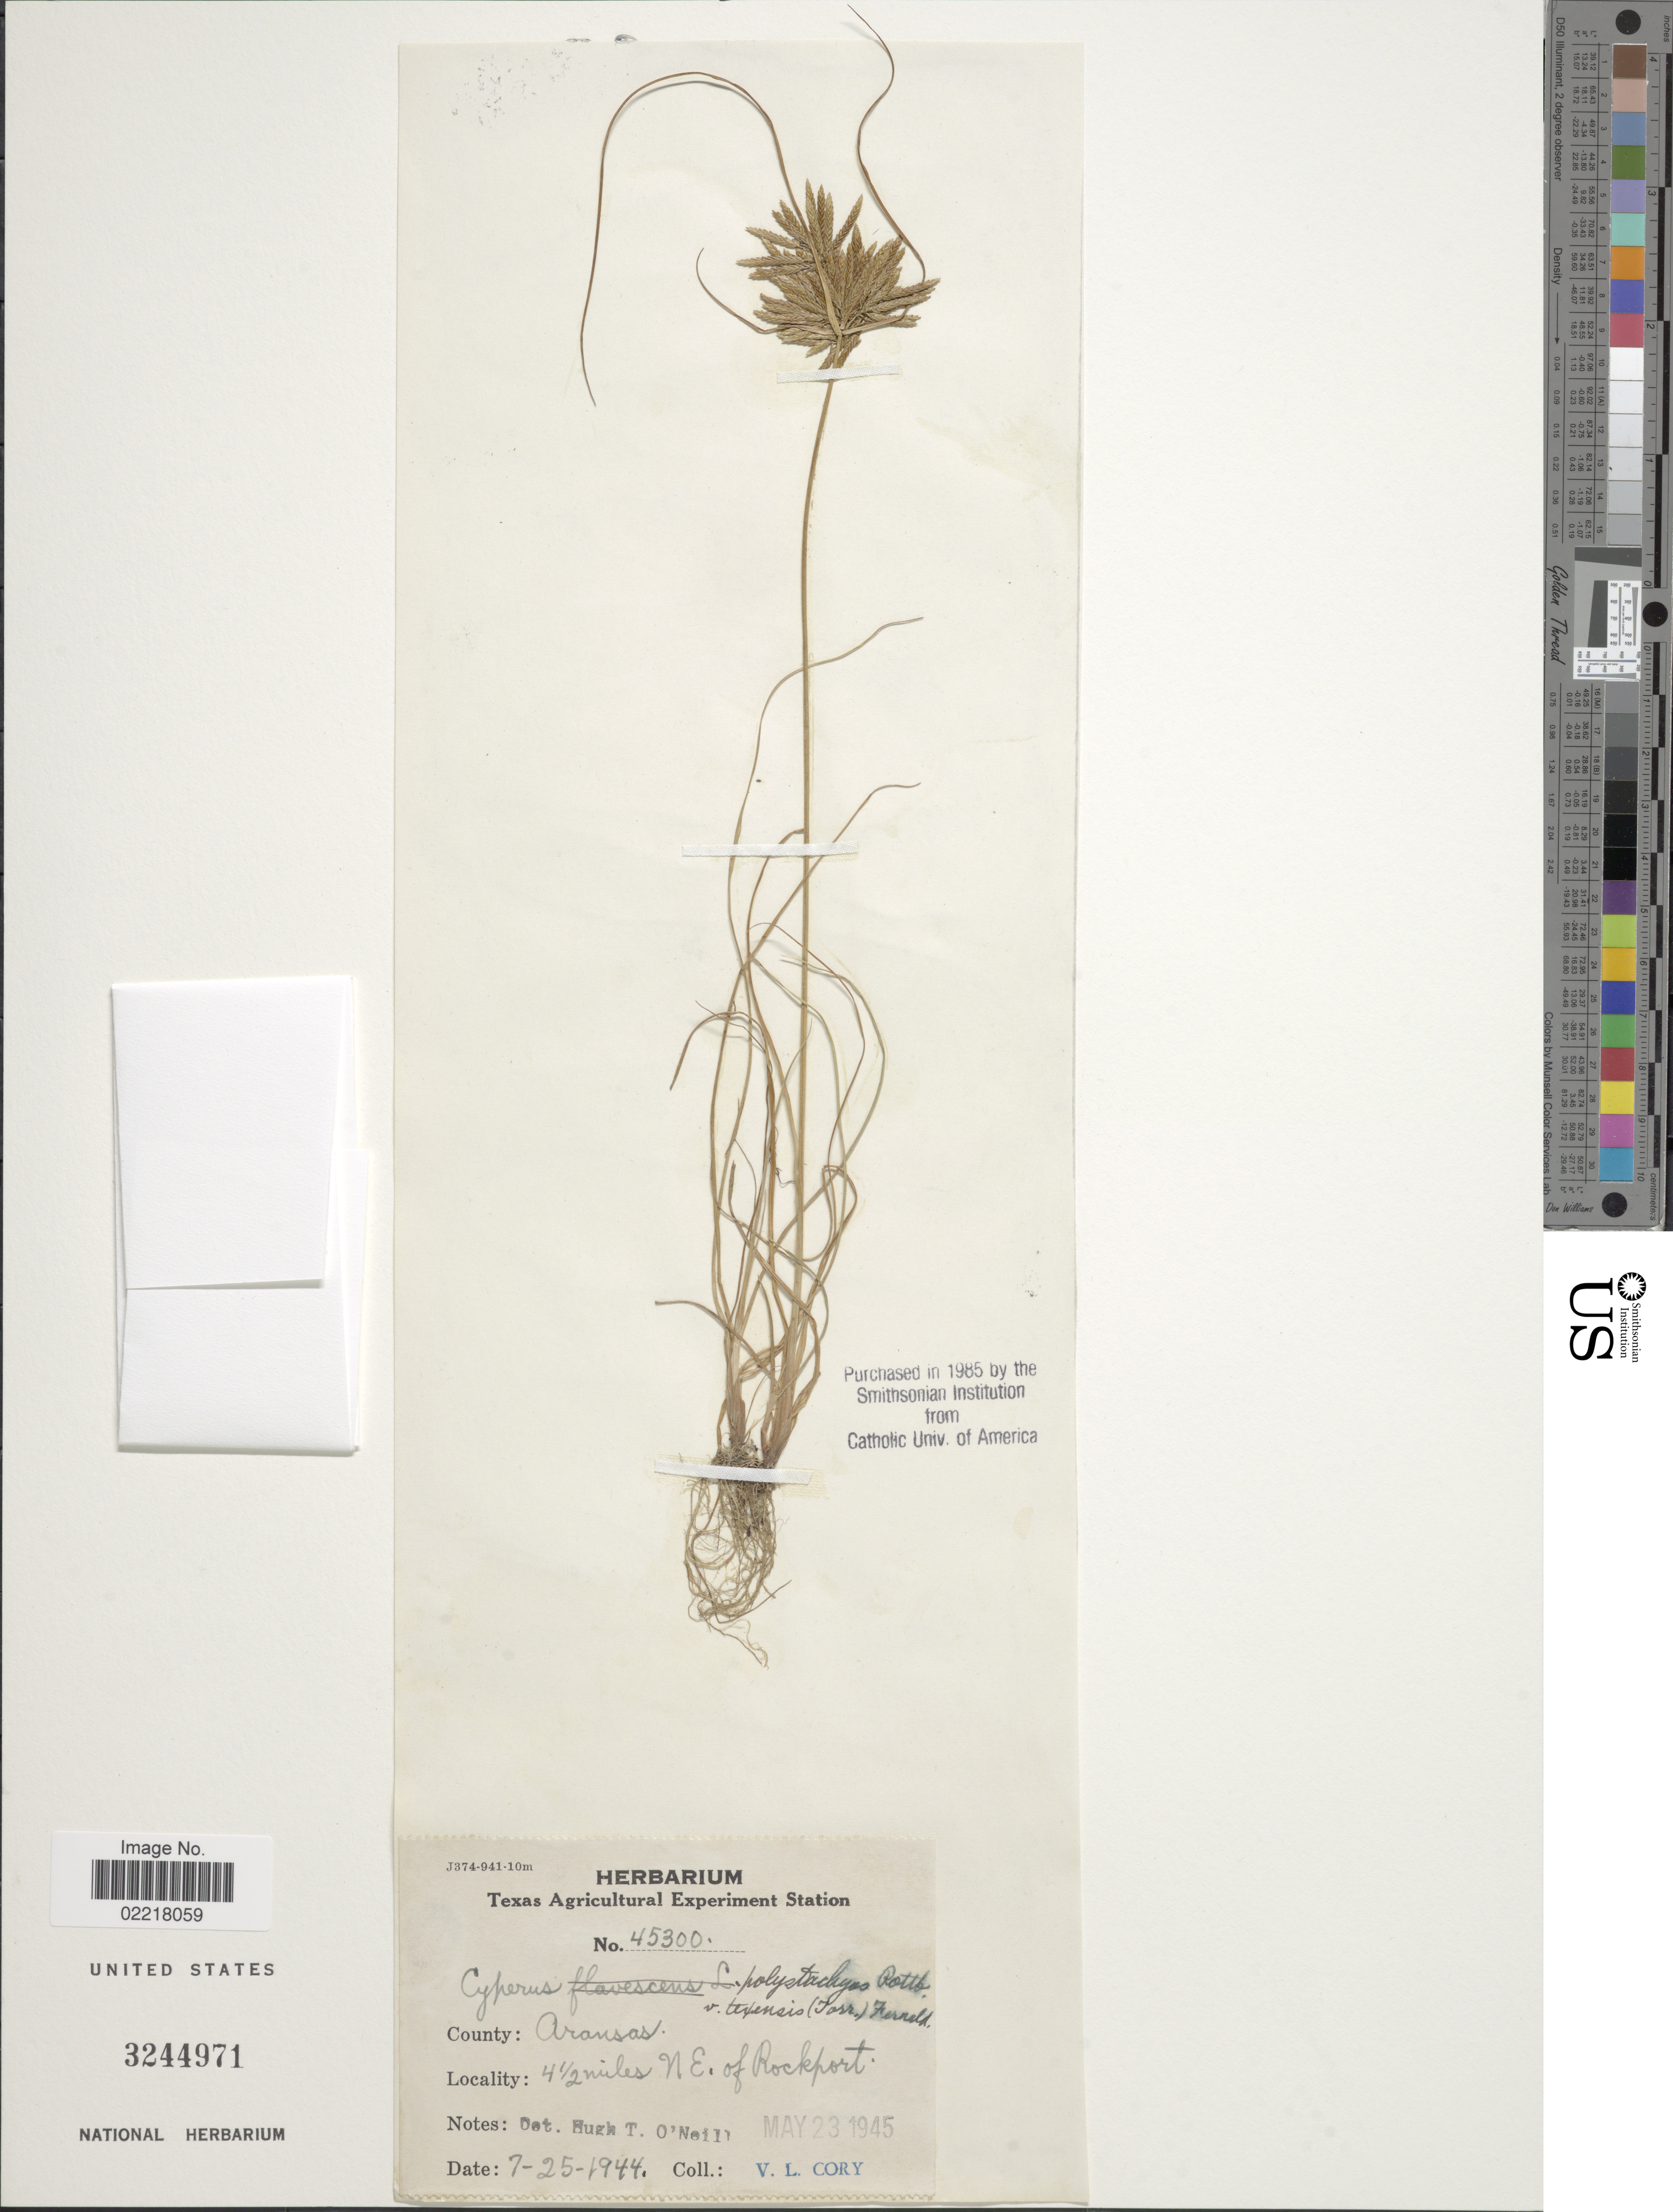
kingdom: Plantae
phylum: Tracheophyta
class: Liliopsida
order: Poales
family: Cyperaceae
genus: Cyperus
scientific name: Cyperus polystachyos var. texensis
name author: (Torr.) Fernald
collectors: V. Cory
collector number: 45300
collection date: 1944-07-25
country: United States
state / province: Texas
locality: County: Aransa. 4½ miles NE. of Rockport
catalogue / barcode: US 3244971